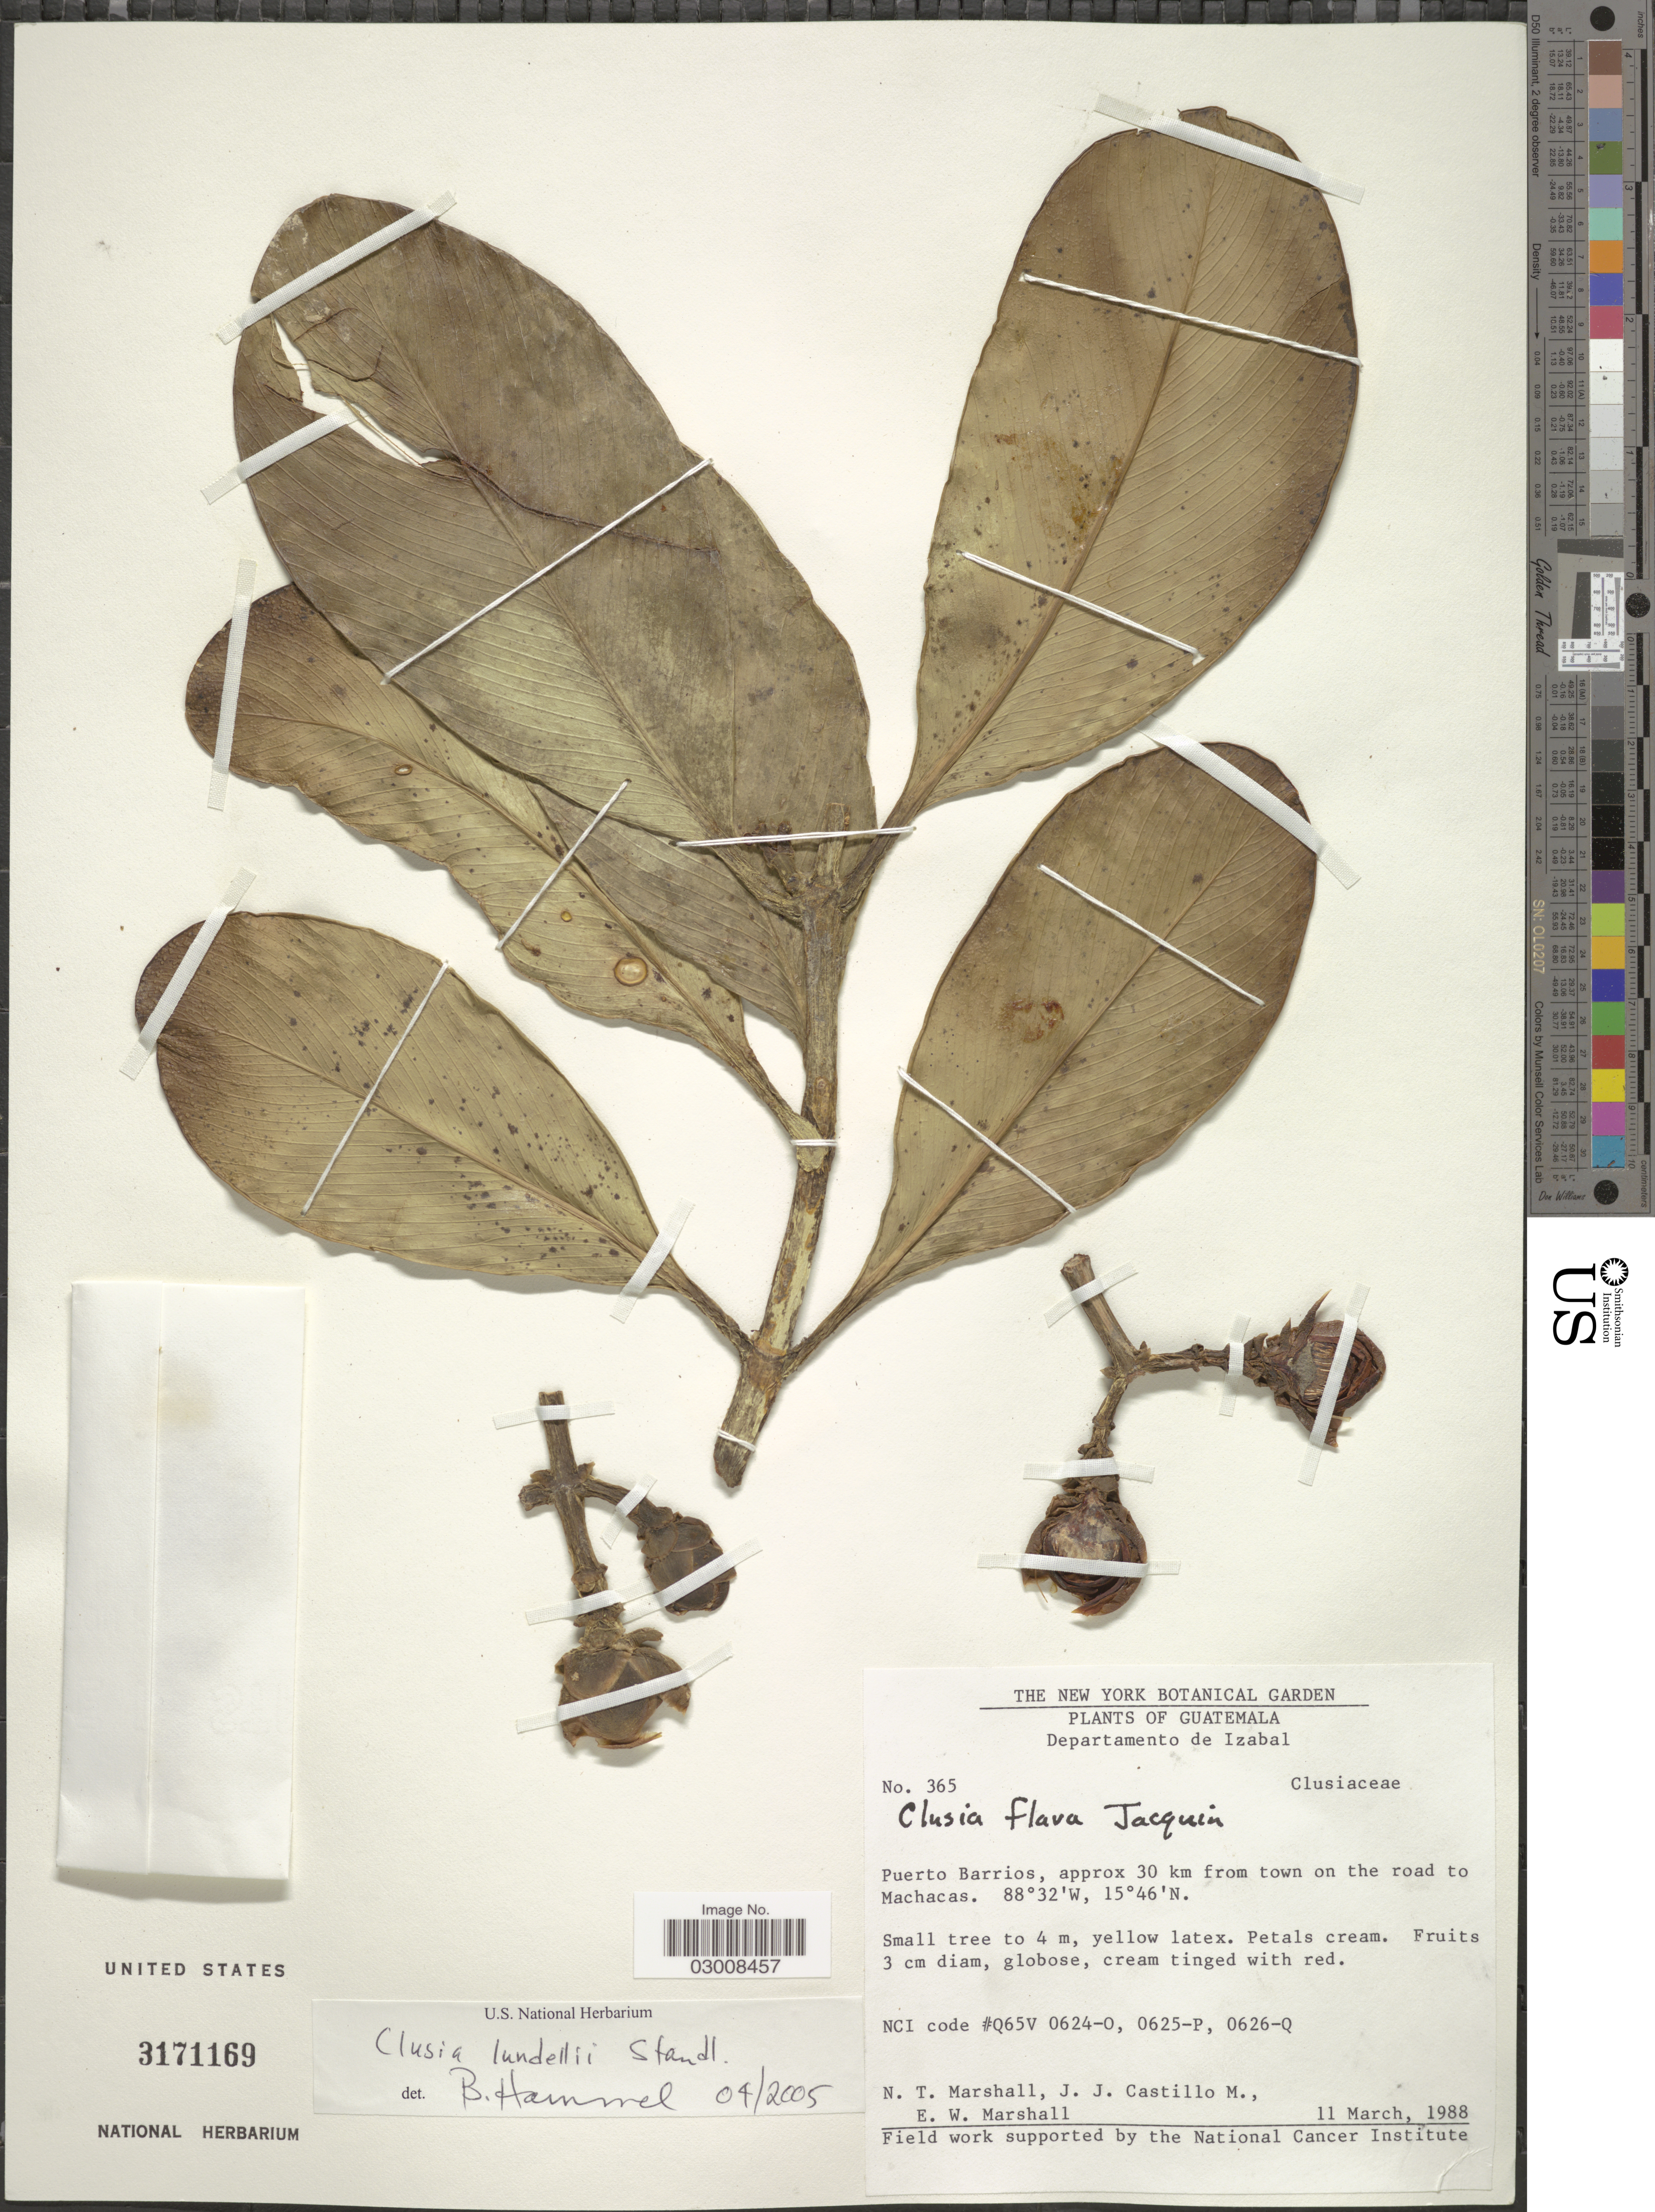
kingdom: Plantae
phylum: Tracheophyta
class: Magnoliopsida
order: Malpighiales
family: Clusiaceae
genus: Clusia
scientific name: Clusia lundellii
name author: Standl.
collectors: N. T. Marshall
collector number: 365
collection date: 1988-03-11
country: Guatemala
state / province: Izabal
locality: Departamento de Izabal, Puerto Barrios, approx 30 km from town on the road to Machacas.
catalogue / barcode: US 3171169